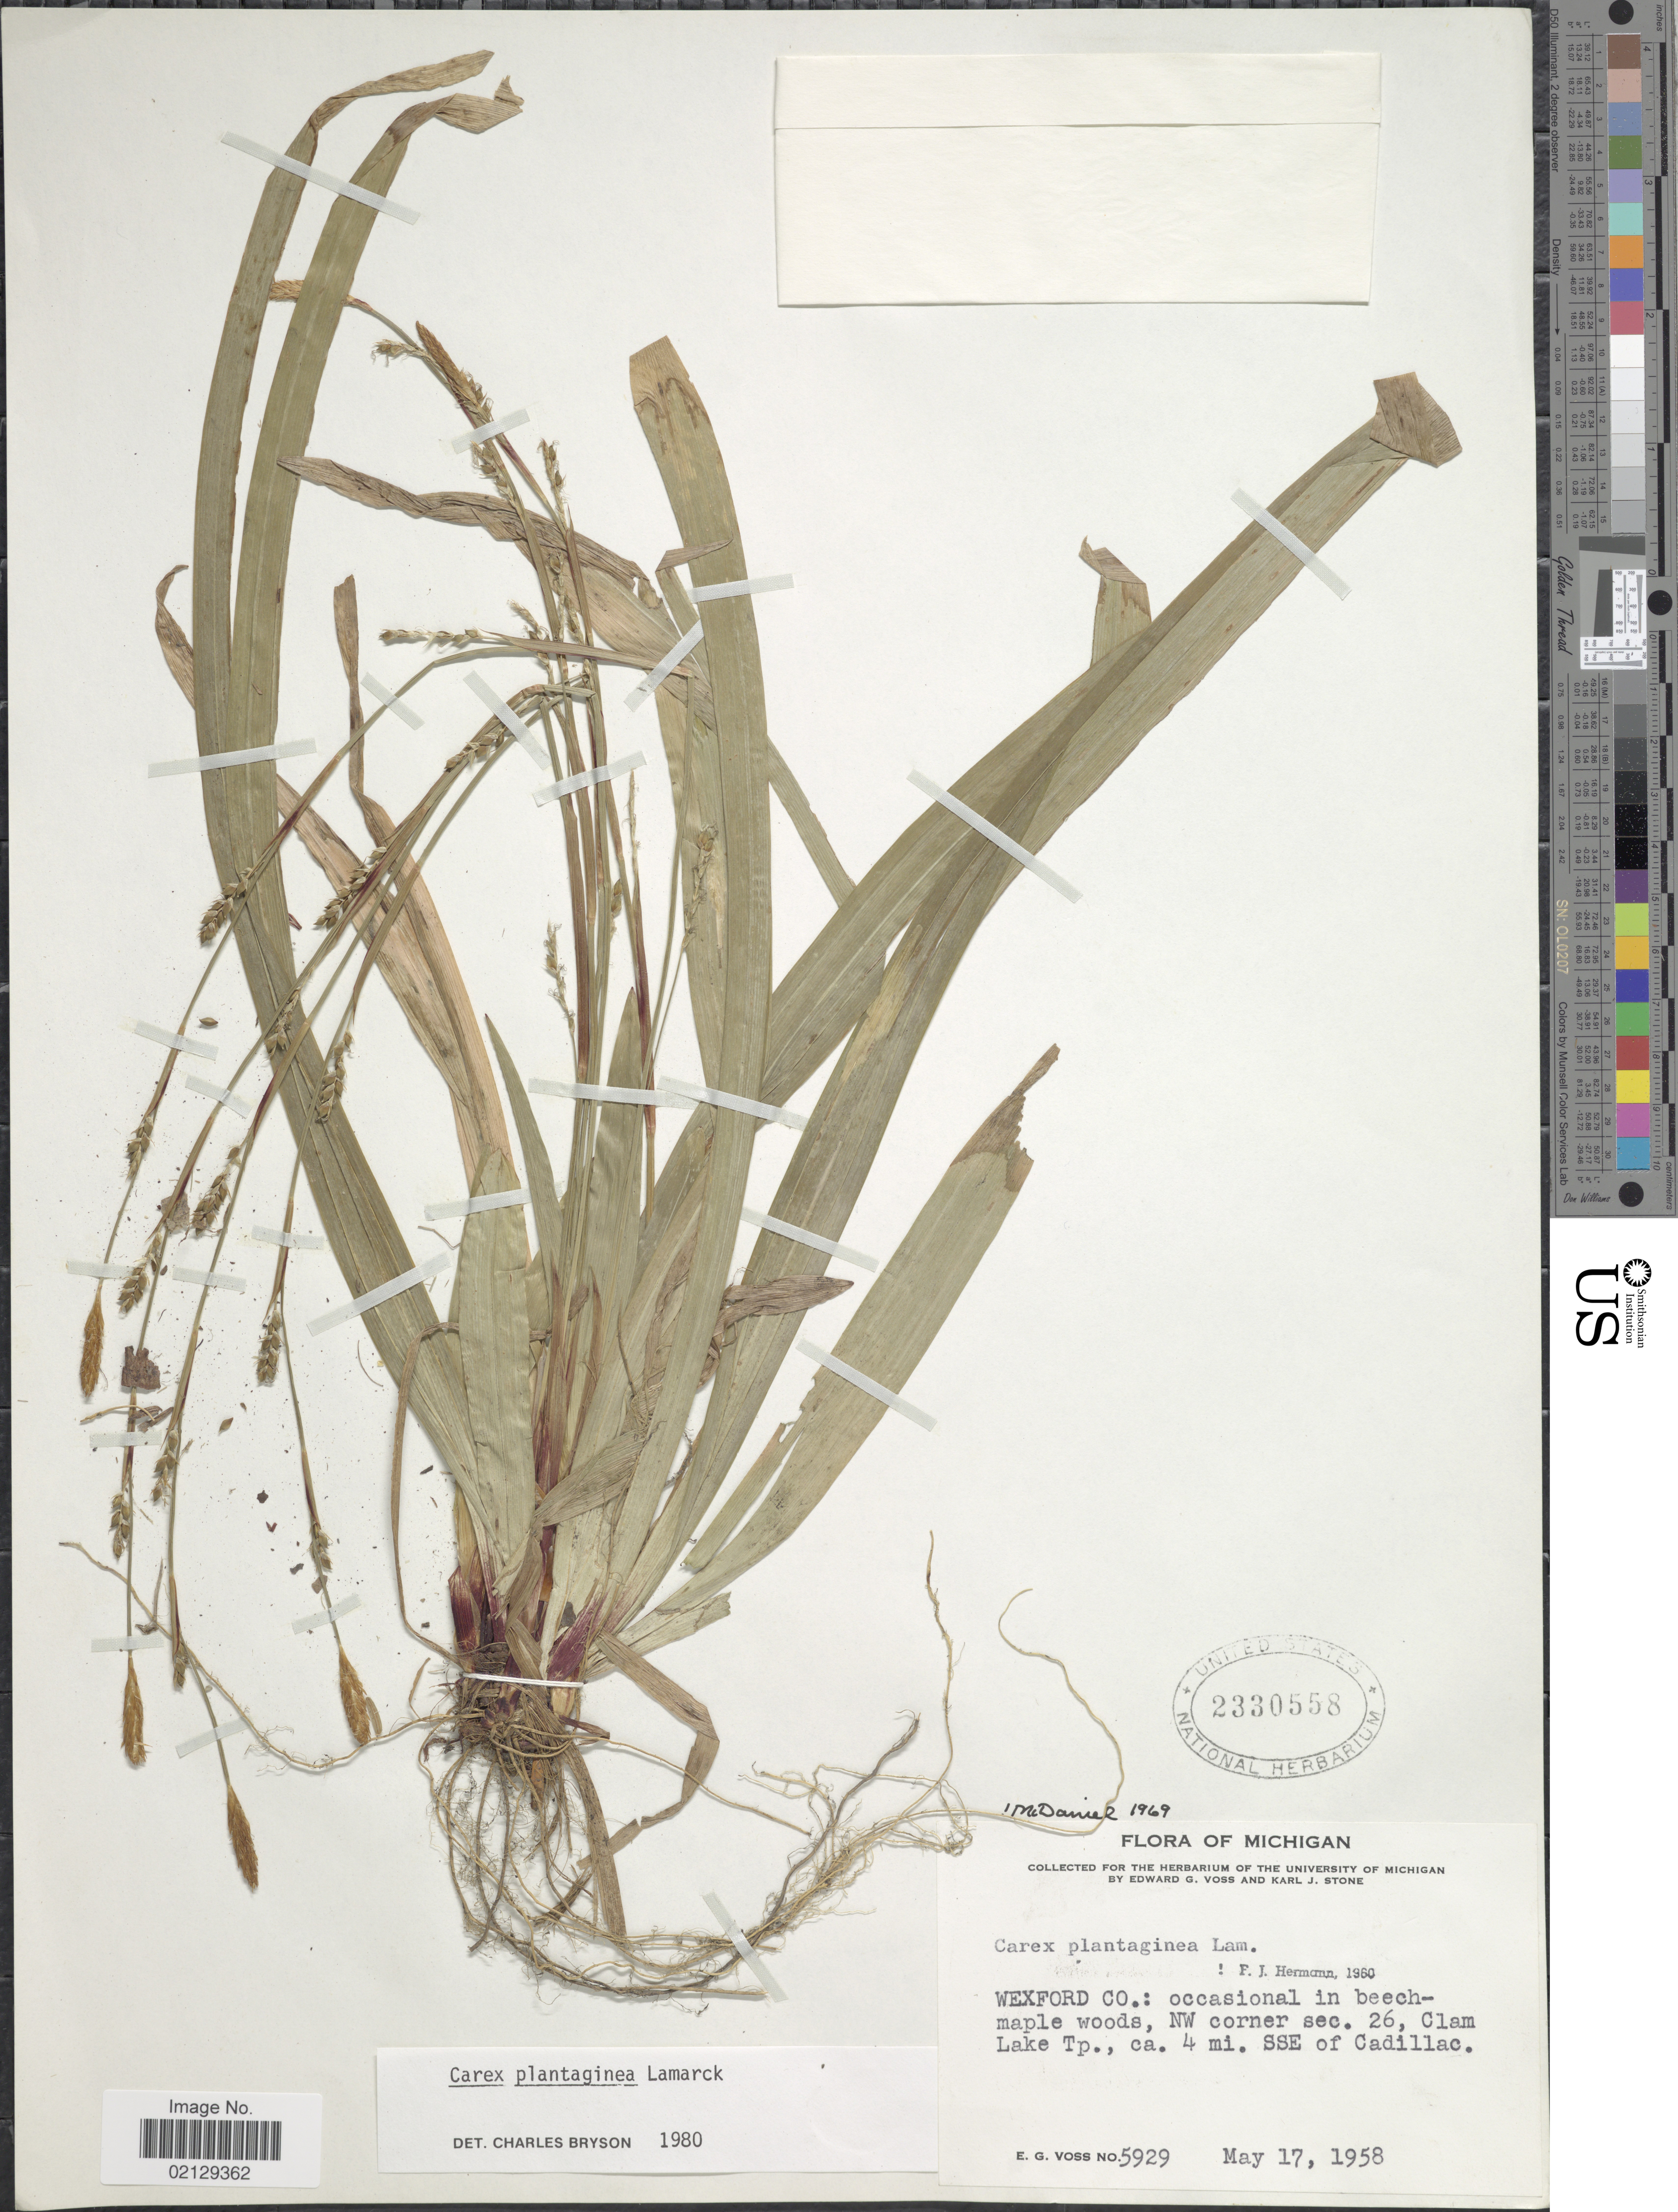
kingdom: Plantae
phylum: Tracheophyta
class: Liliopsida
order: Poales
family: Cyperaceae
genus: Carex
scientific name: Carex plantaginea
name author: Lam.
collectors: E. G. Voss & K. J. Stone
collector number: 5929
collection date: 1958-05-17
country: United States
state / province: Michigan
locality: Wexford Co.: in beechmaple woods, NW corner sec. 26, Clam Lake Tp., 4 mi SSE of Cadillac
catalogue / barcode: US 2330558